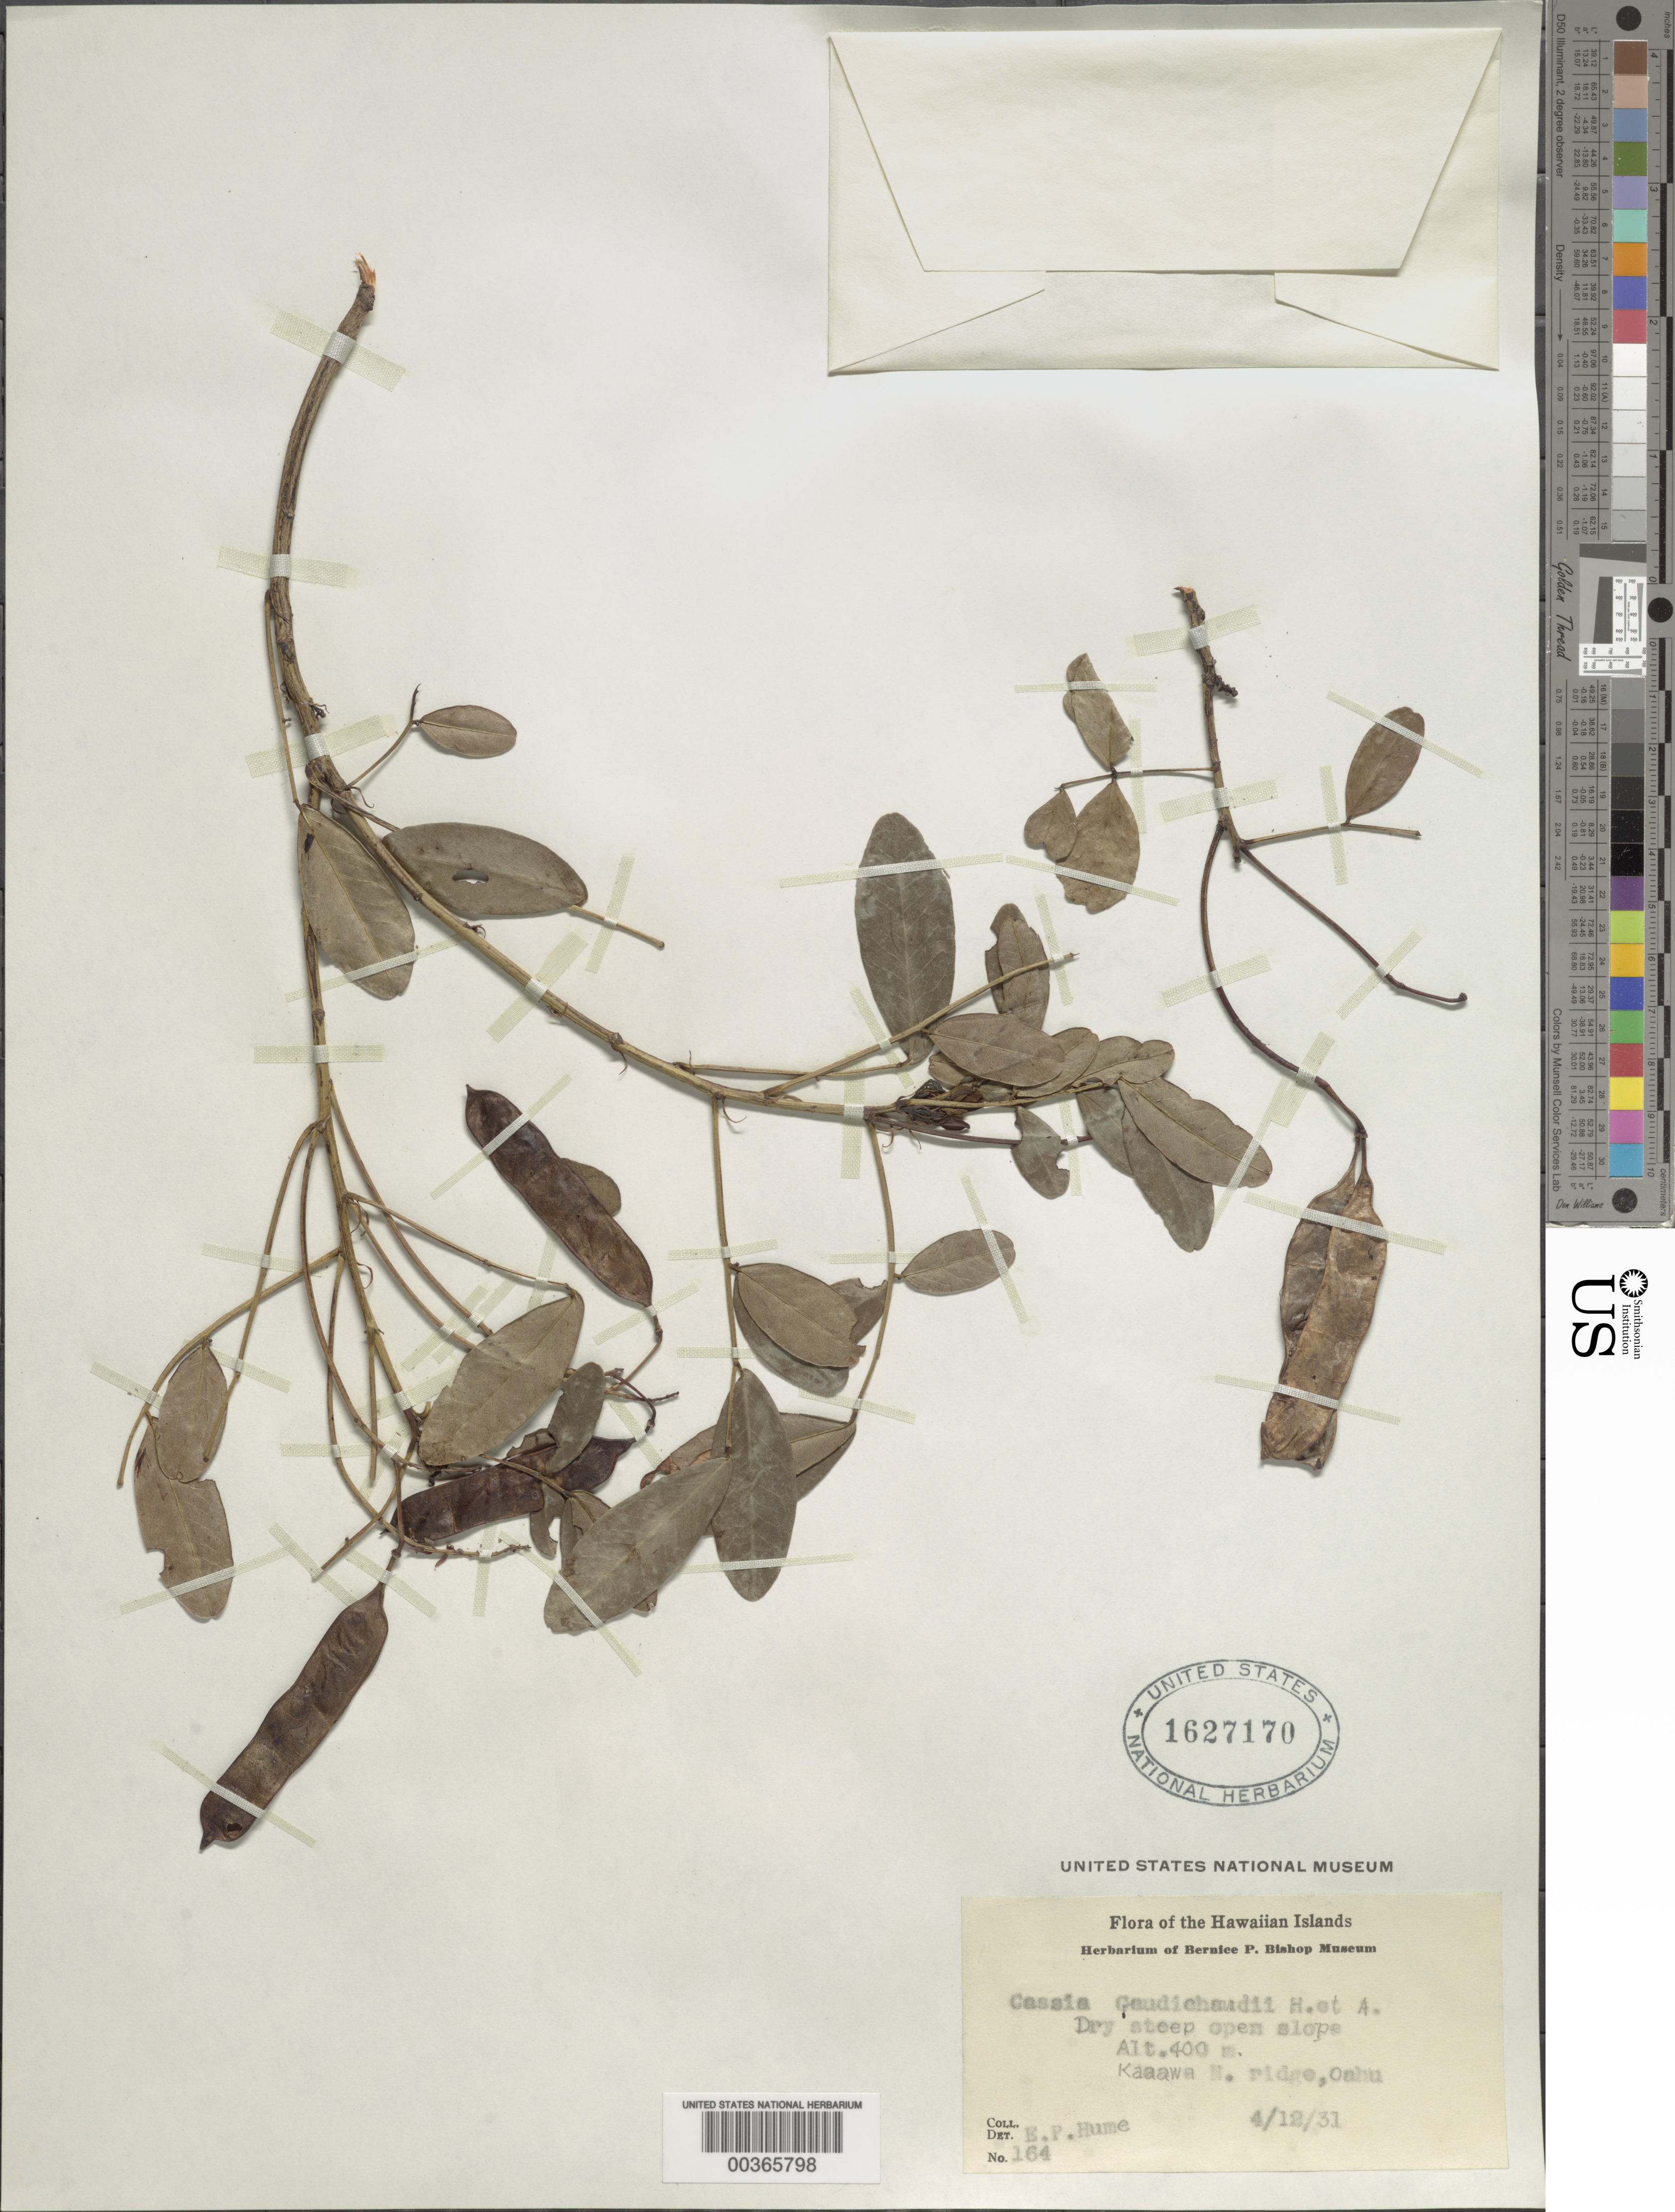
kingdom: Plantae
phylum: Tracheophyta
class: Magnoliopsida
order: Fabales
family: Fabaceae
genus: Senna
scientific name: Senna gaudichaudii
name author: (Hook. & Arn.) H.S. Irwin & Barneby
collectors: E. Hume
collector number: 164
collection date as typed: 04 Dec 1931 or 12 Apr 1931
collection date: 1931-04-12 or 1931-12-04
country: United States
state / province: Hawaii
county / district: Honolulu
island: Oahu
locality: Kaaawa n ridge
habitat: Dry steep open slope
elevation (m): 400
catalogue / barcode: US 1627170